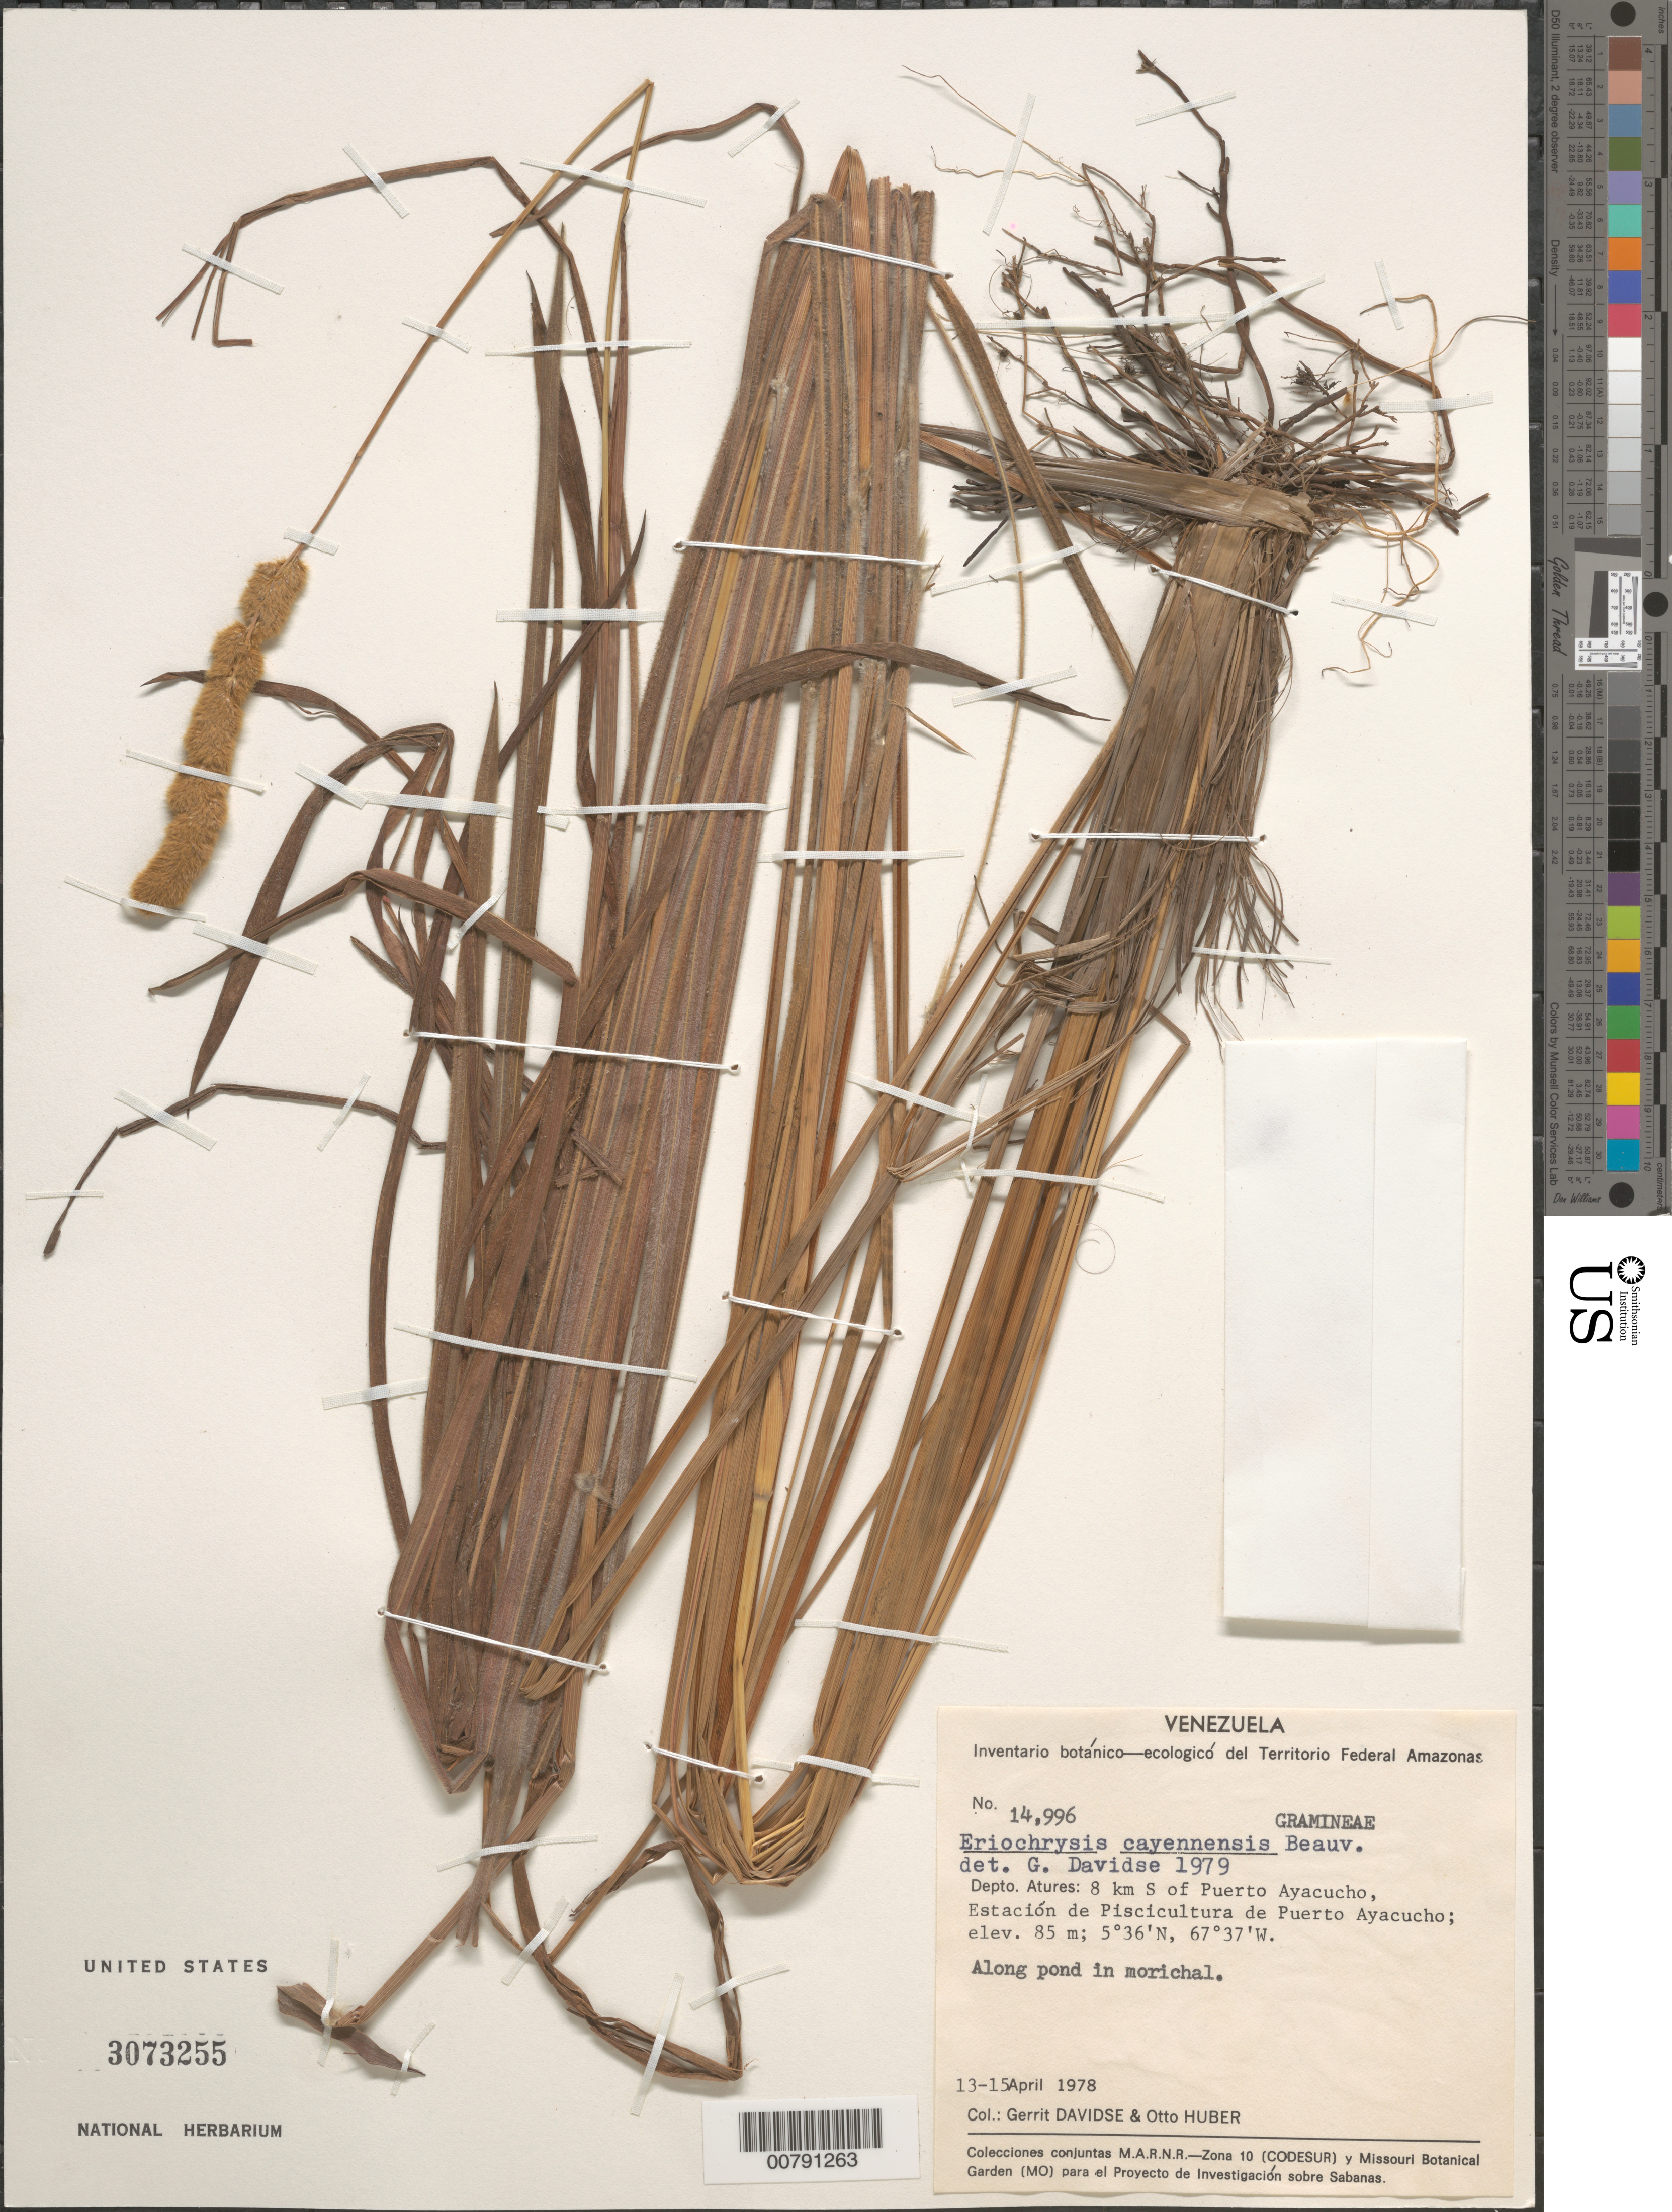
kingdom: Plantae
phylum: Tracheophyta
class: Liliopsida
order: Poales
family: Poaceae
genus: Eriochrysis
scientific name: Eriochrysis cayennensis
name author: P. Beauv.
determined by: Davidse, Gerrit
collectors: G. Davidse & O. Huber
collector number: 14996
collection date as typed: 13-Apr-78 to 15-Apr-78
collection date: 1978-04-13/1978-04-15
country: Venezuela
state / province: Amazonas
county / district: Atures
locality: Puerto Ayacucho, 8 km S of, Estación de Piscicultura de Puerto Ayacucho, Río Orinoco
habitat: Along pond in morichal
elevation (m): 85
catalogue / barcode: US 3073255